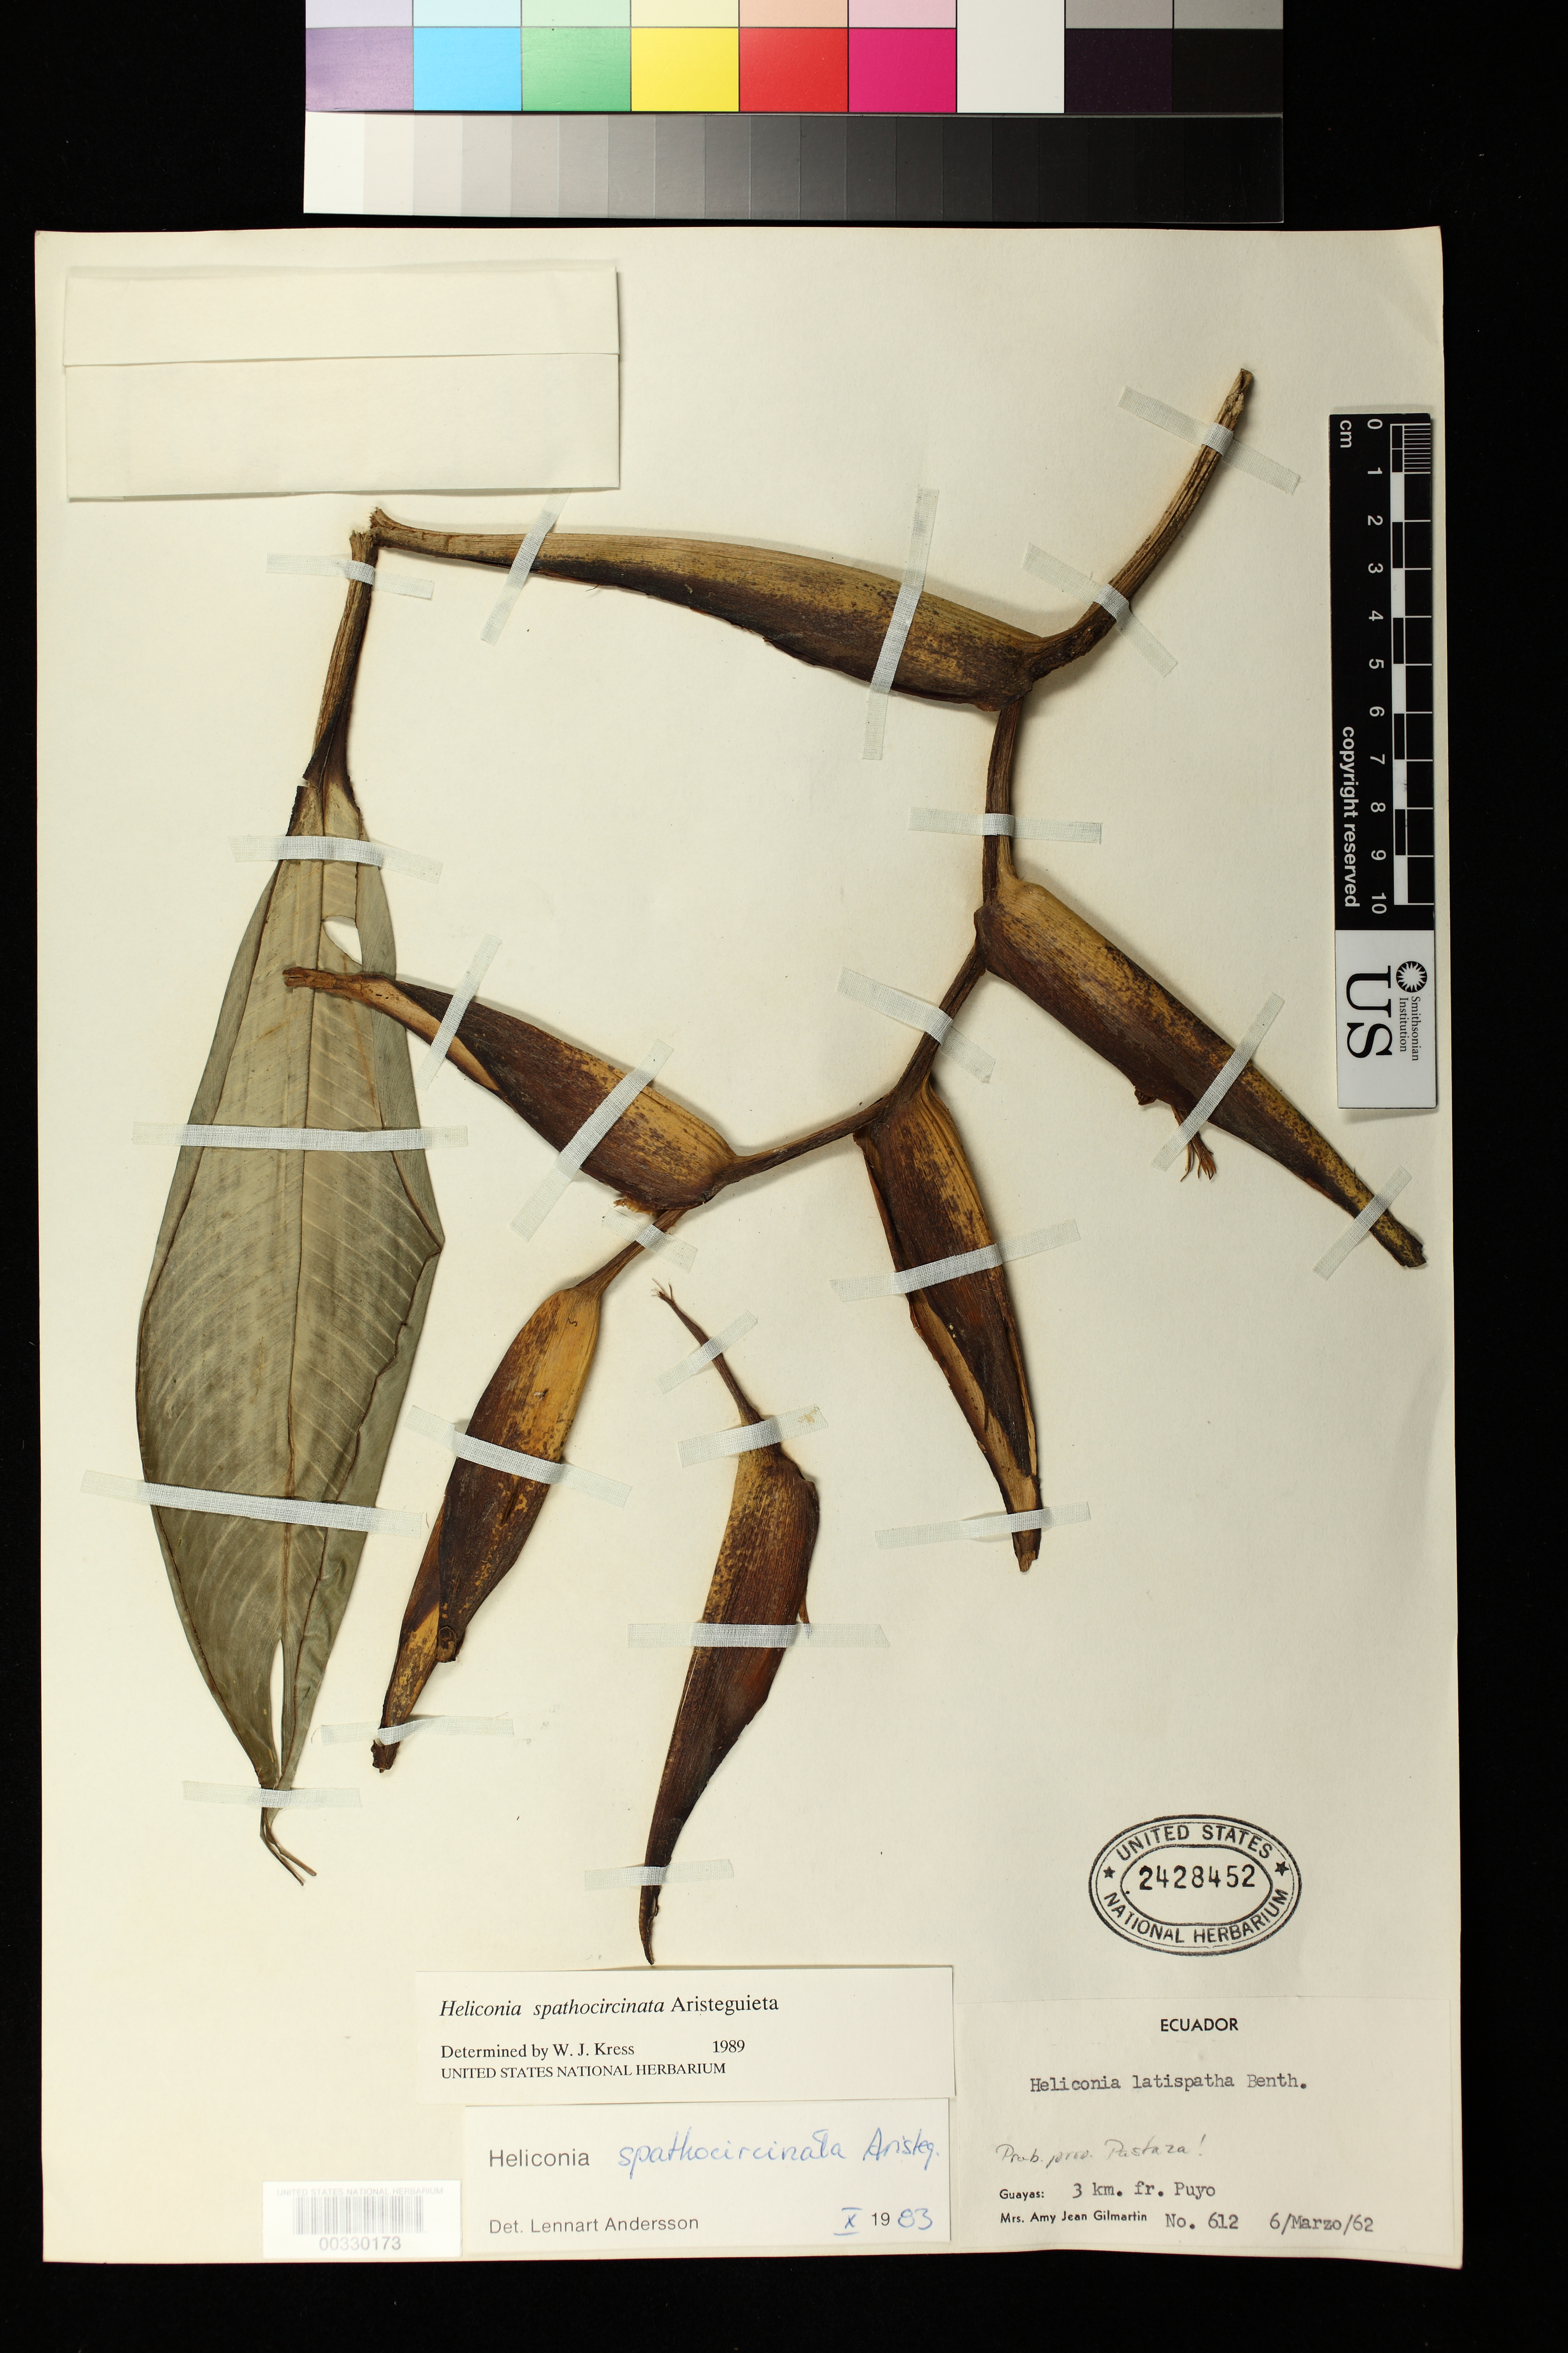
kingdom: Plantae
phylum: Tracheophyta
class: Liliopsida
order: Zingiberales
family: Heliconiaceae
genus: Heliconia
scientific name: Heliconia spathocircinata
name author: Aristeg.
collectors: A. J. Gilmartin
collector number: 612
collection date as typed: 06 Mar 1962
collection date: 1962-03-06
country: Ecuador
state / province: Guayas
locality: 3 km fr. Puyo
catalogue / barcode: US 2428452